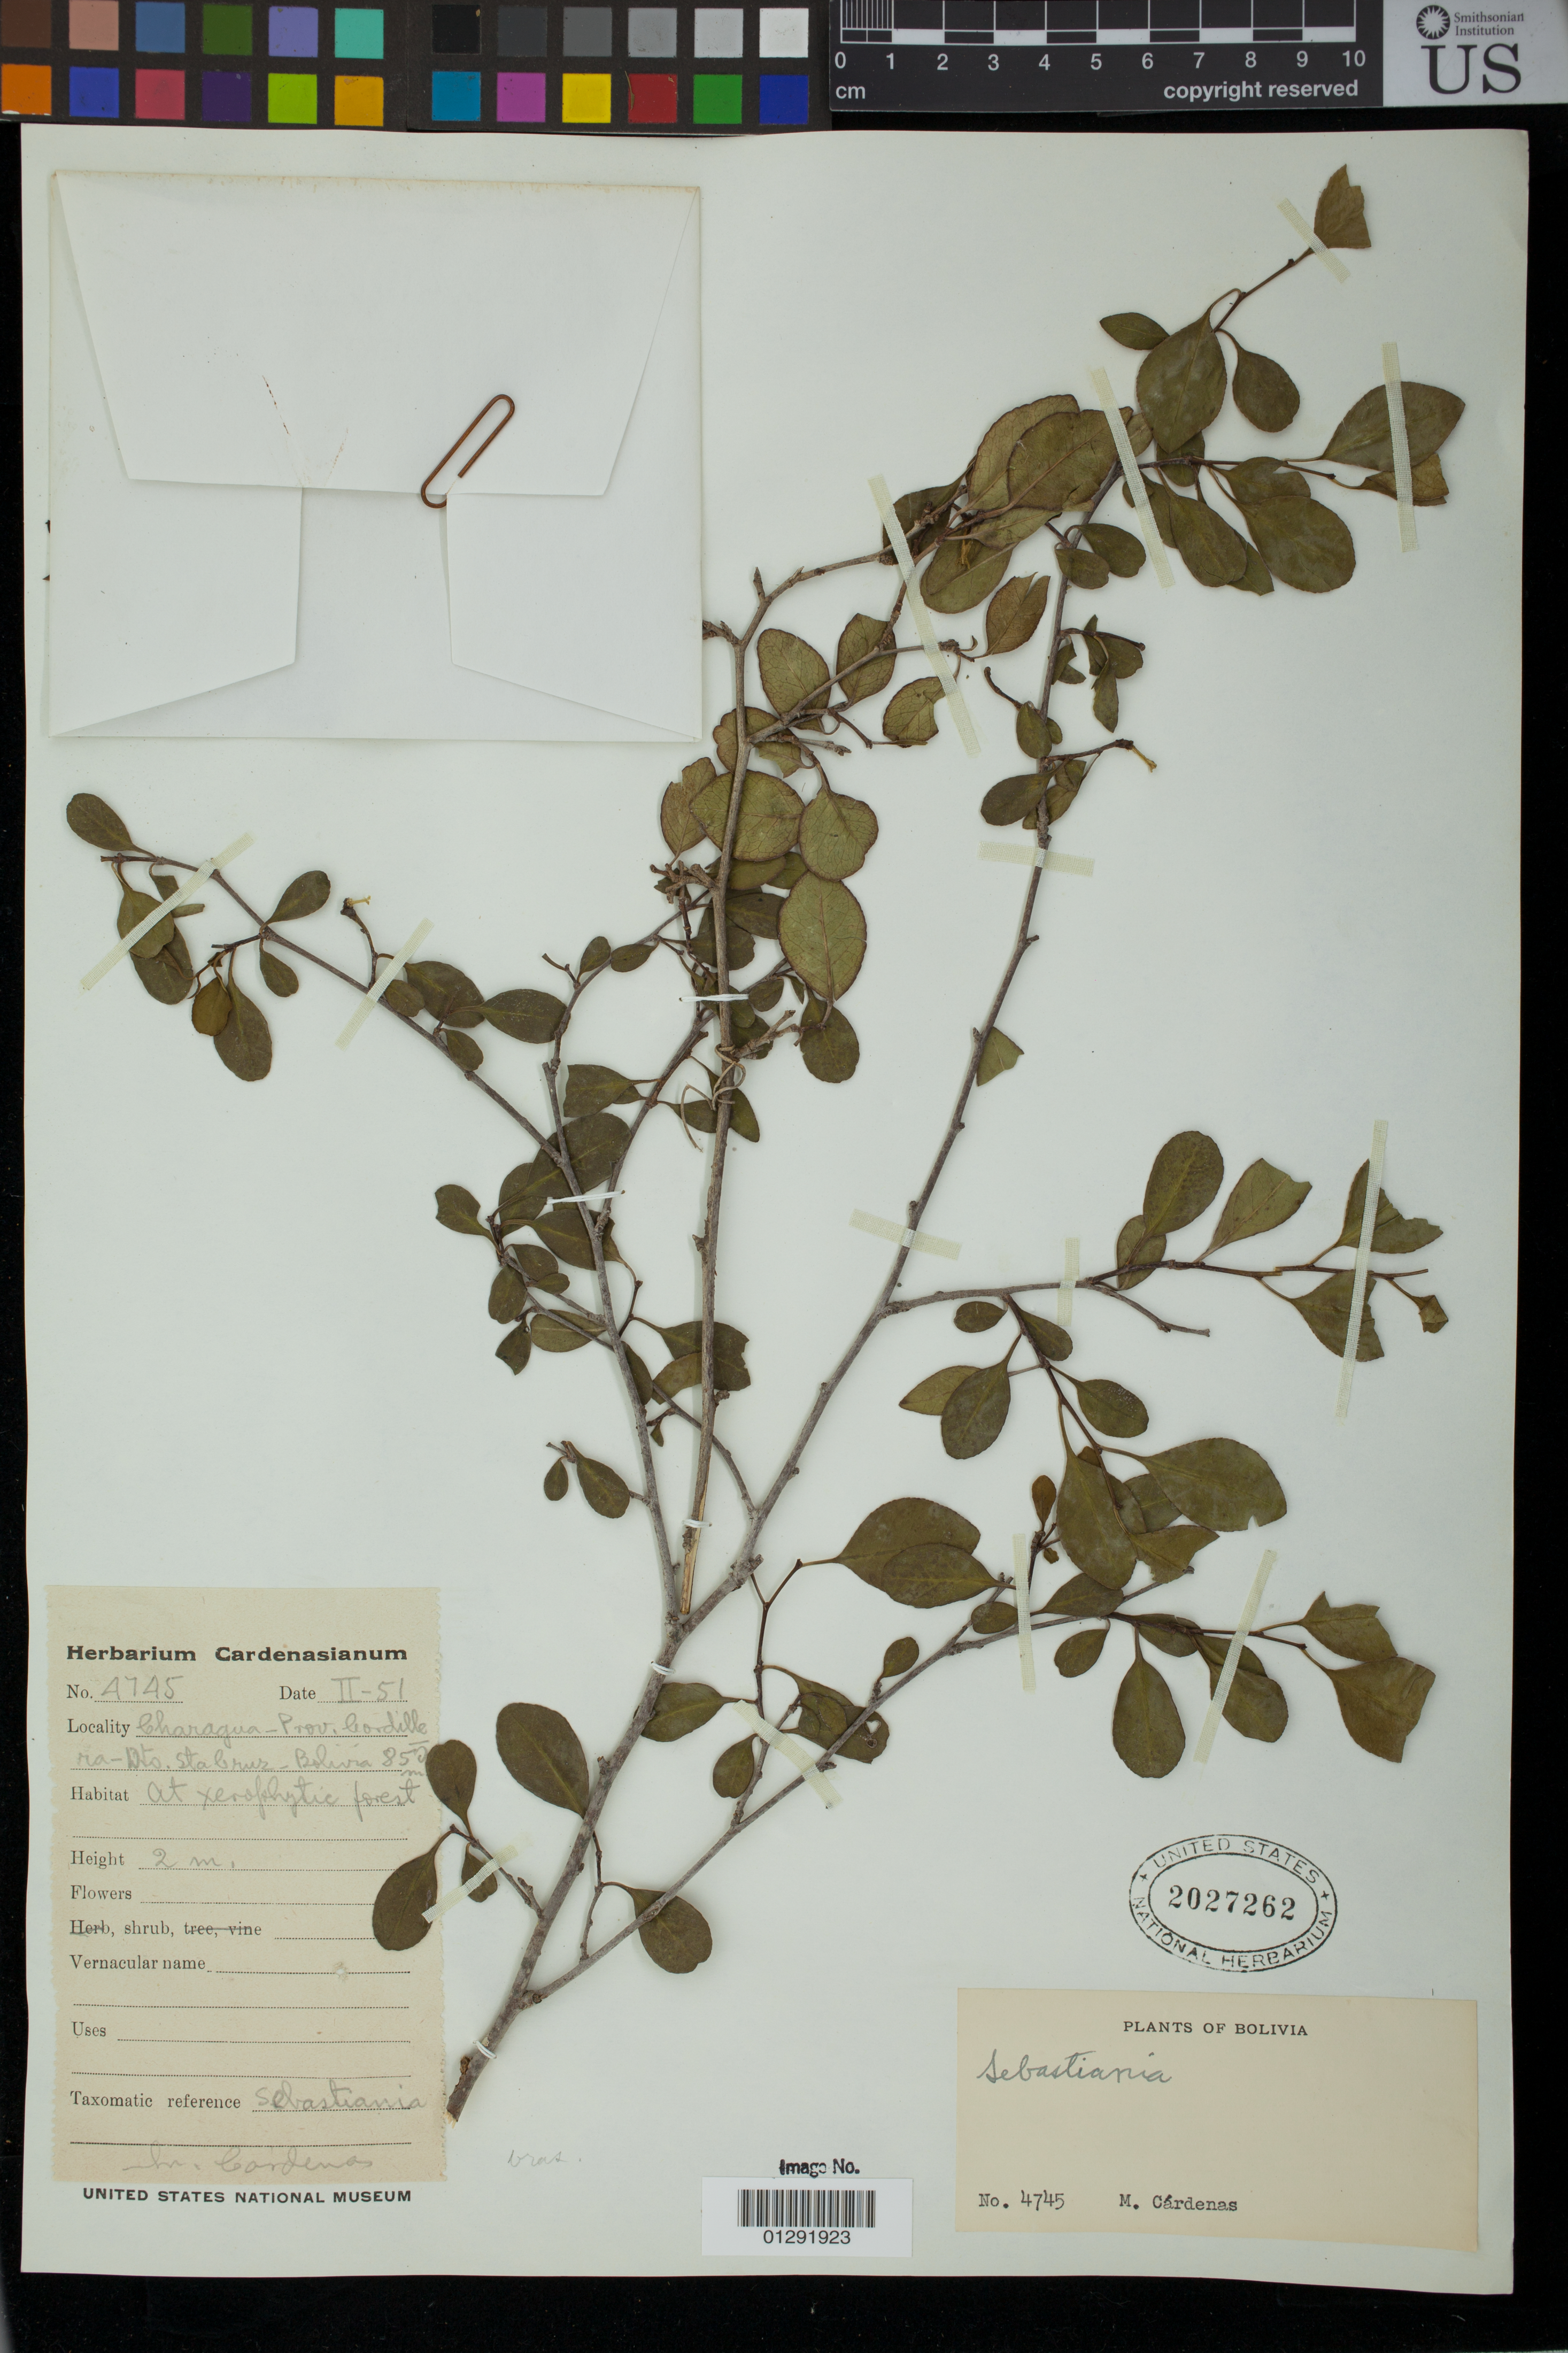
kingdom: Plantae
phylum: Tracheophyta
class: Magnoliopsida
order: Malpighiales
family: Euphorbiaceae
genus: Sebastiania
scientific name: Sebastiania sp.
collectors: M. Cárdenas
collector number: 4745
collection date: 1951-02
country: Bolivia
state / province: Santa Cruz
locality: Charagua - Prov. Cordillera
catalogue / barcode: US 2027262